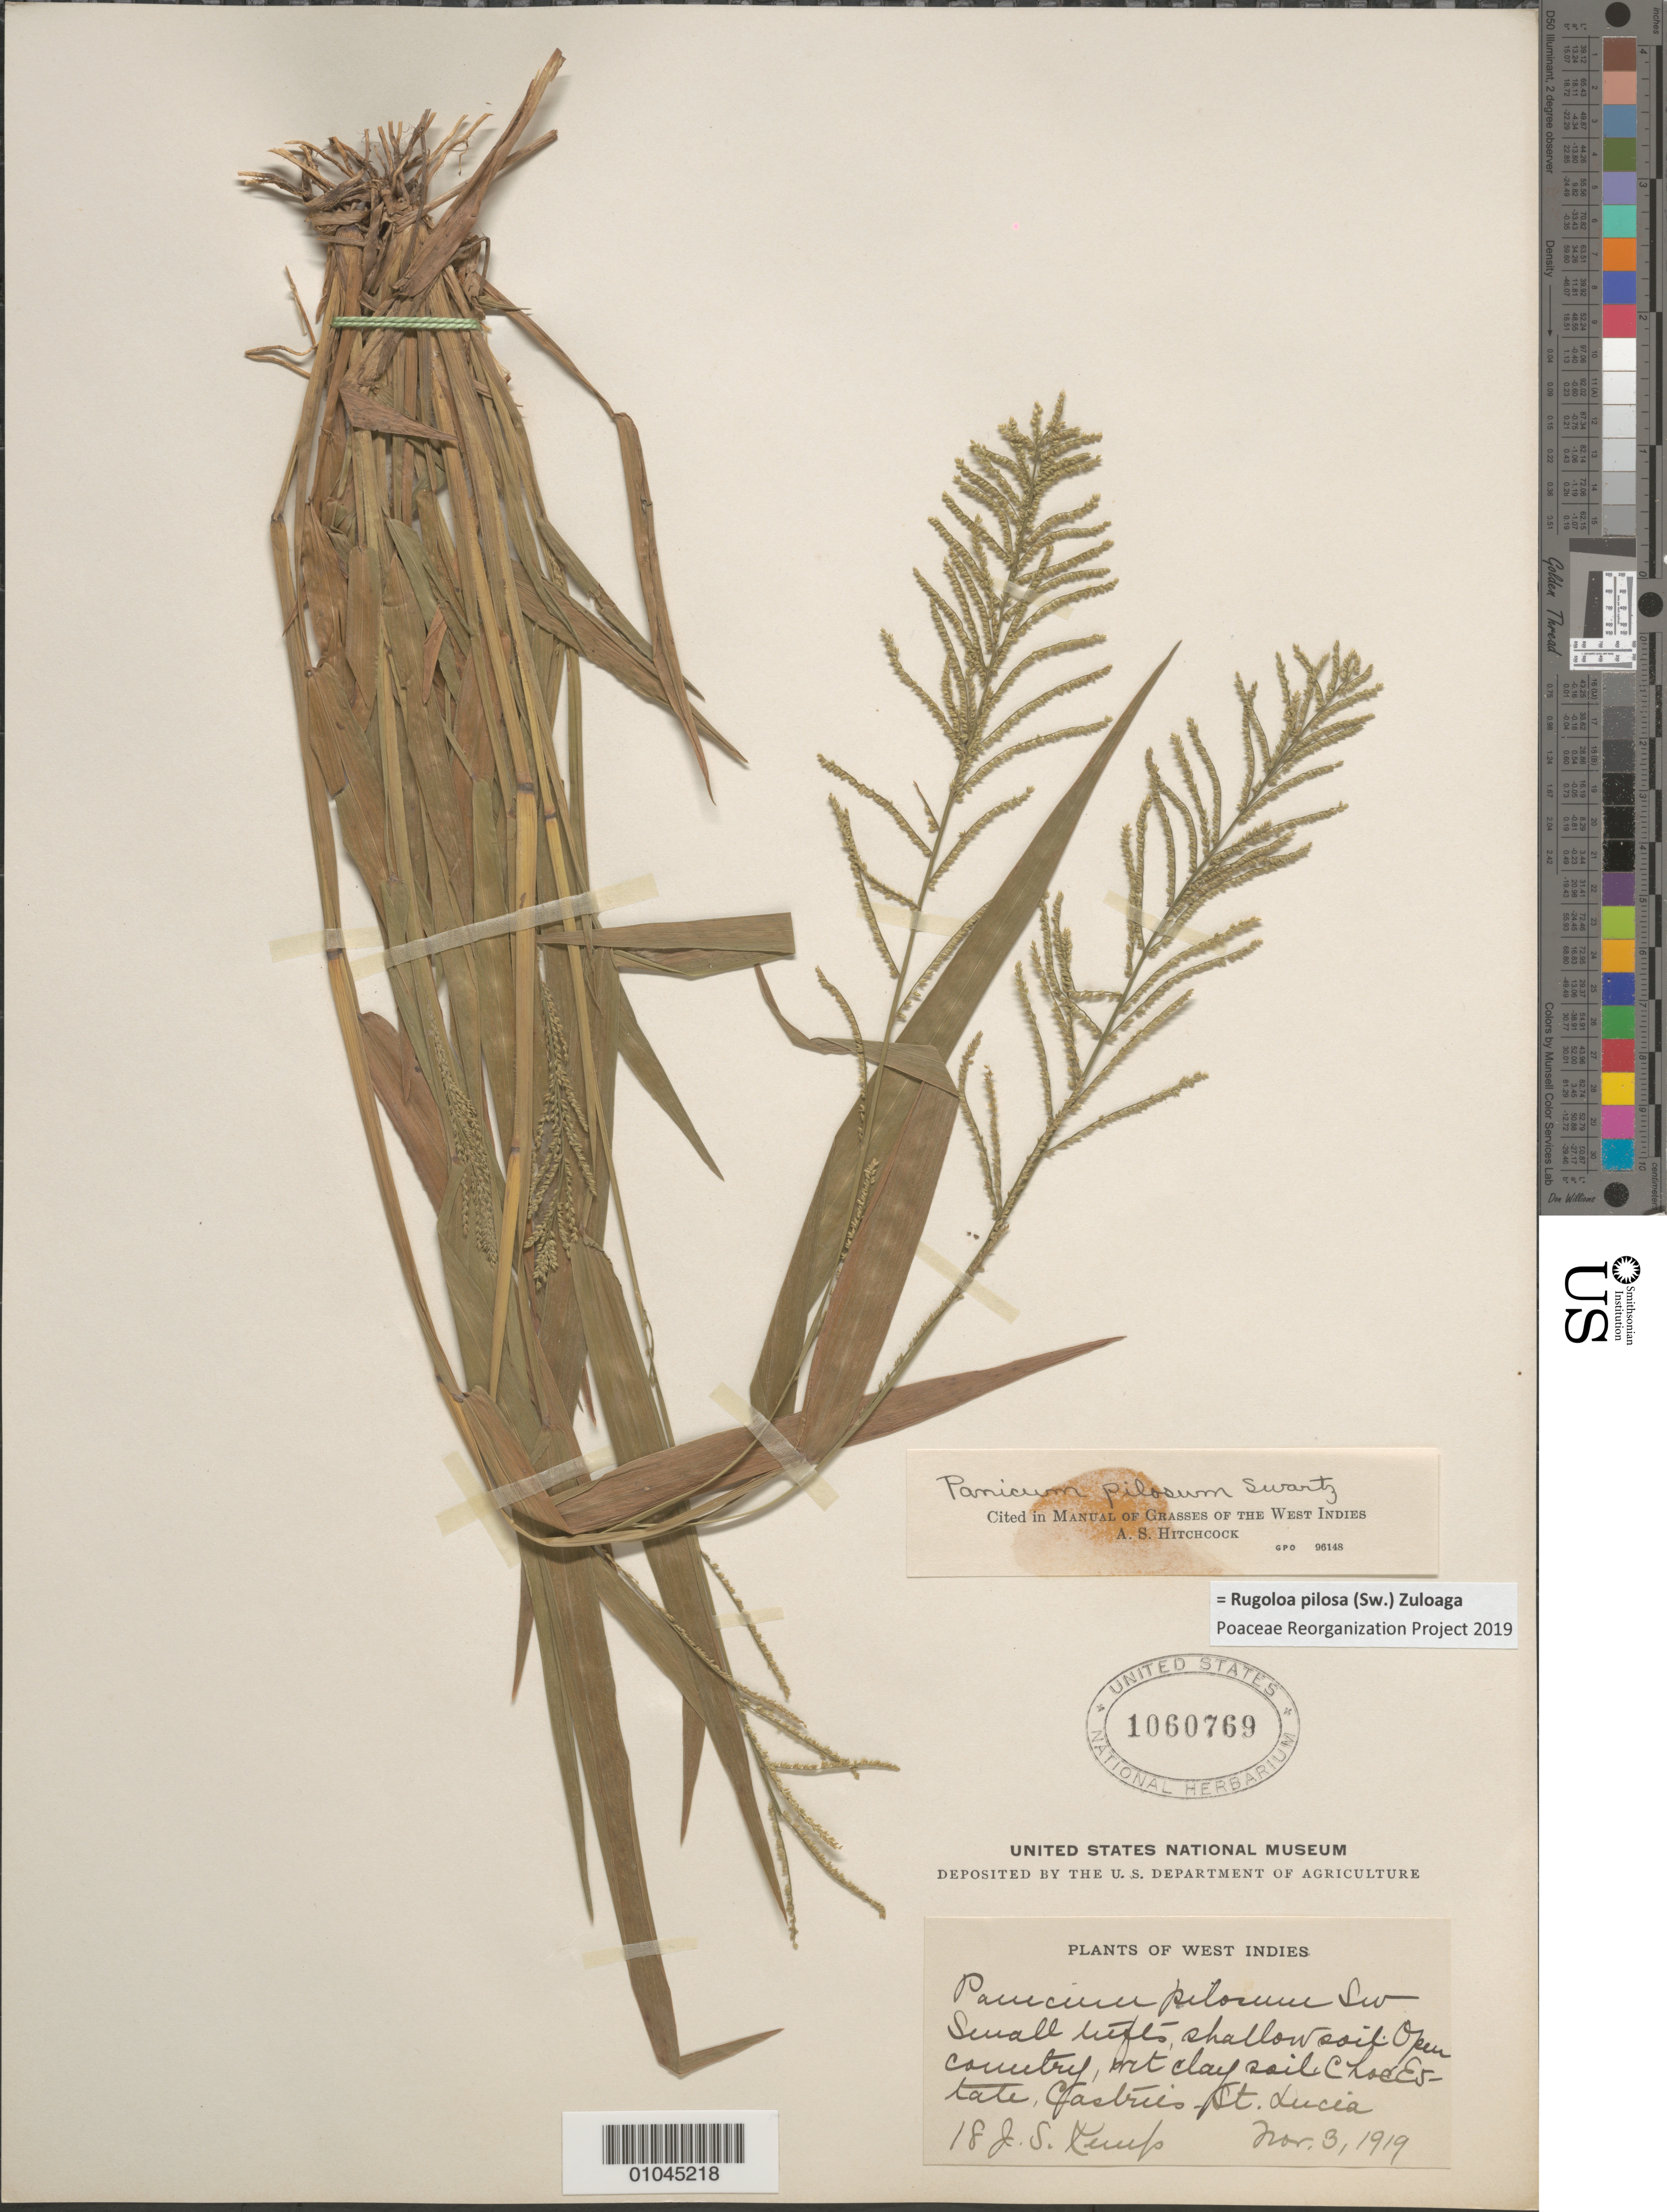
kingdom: Plantae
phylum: Tracheophyta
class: Liliopsida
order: Poales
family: Poaceae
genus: Panicum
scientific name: Panicum pilosum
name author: Sw.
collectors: J. Kemp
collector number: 18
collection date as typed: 03 Nov 1919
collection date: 1919-11-03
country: St. Lucia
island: St. Lucia I.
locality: Gastries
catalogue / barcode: US 1060769